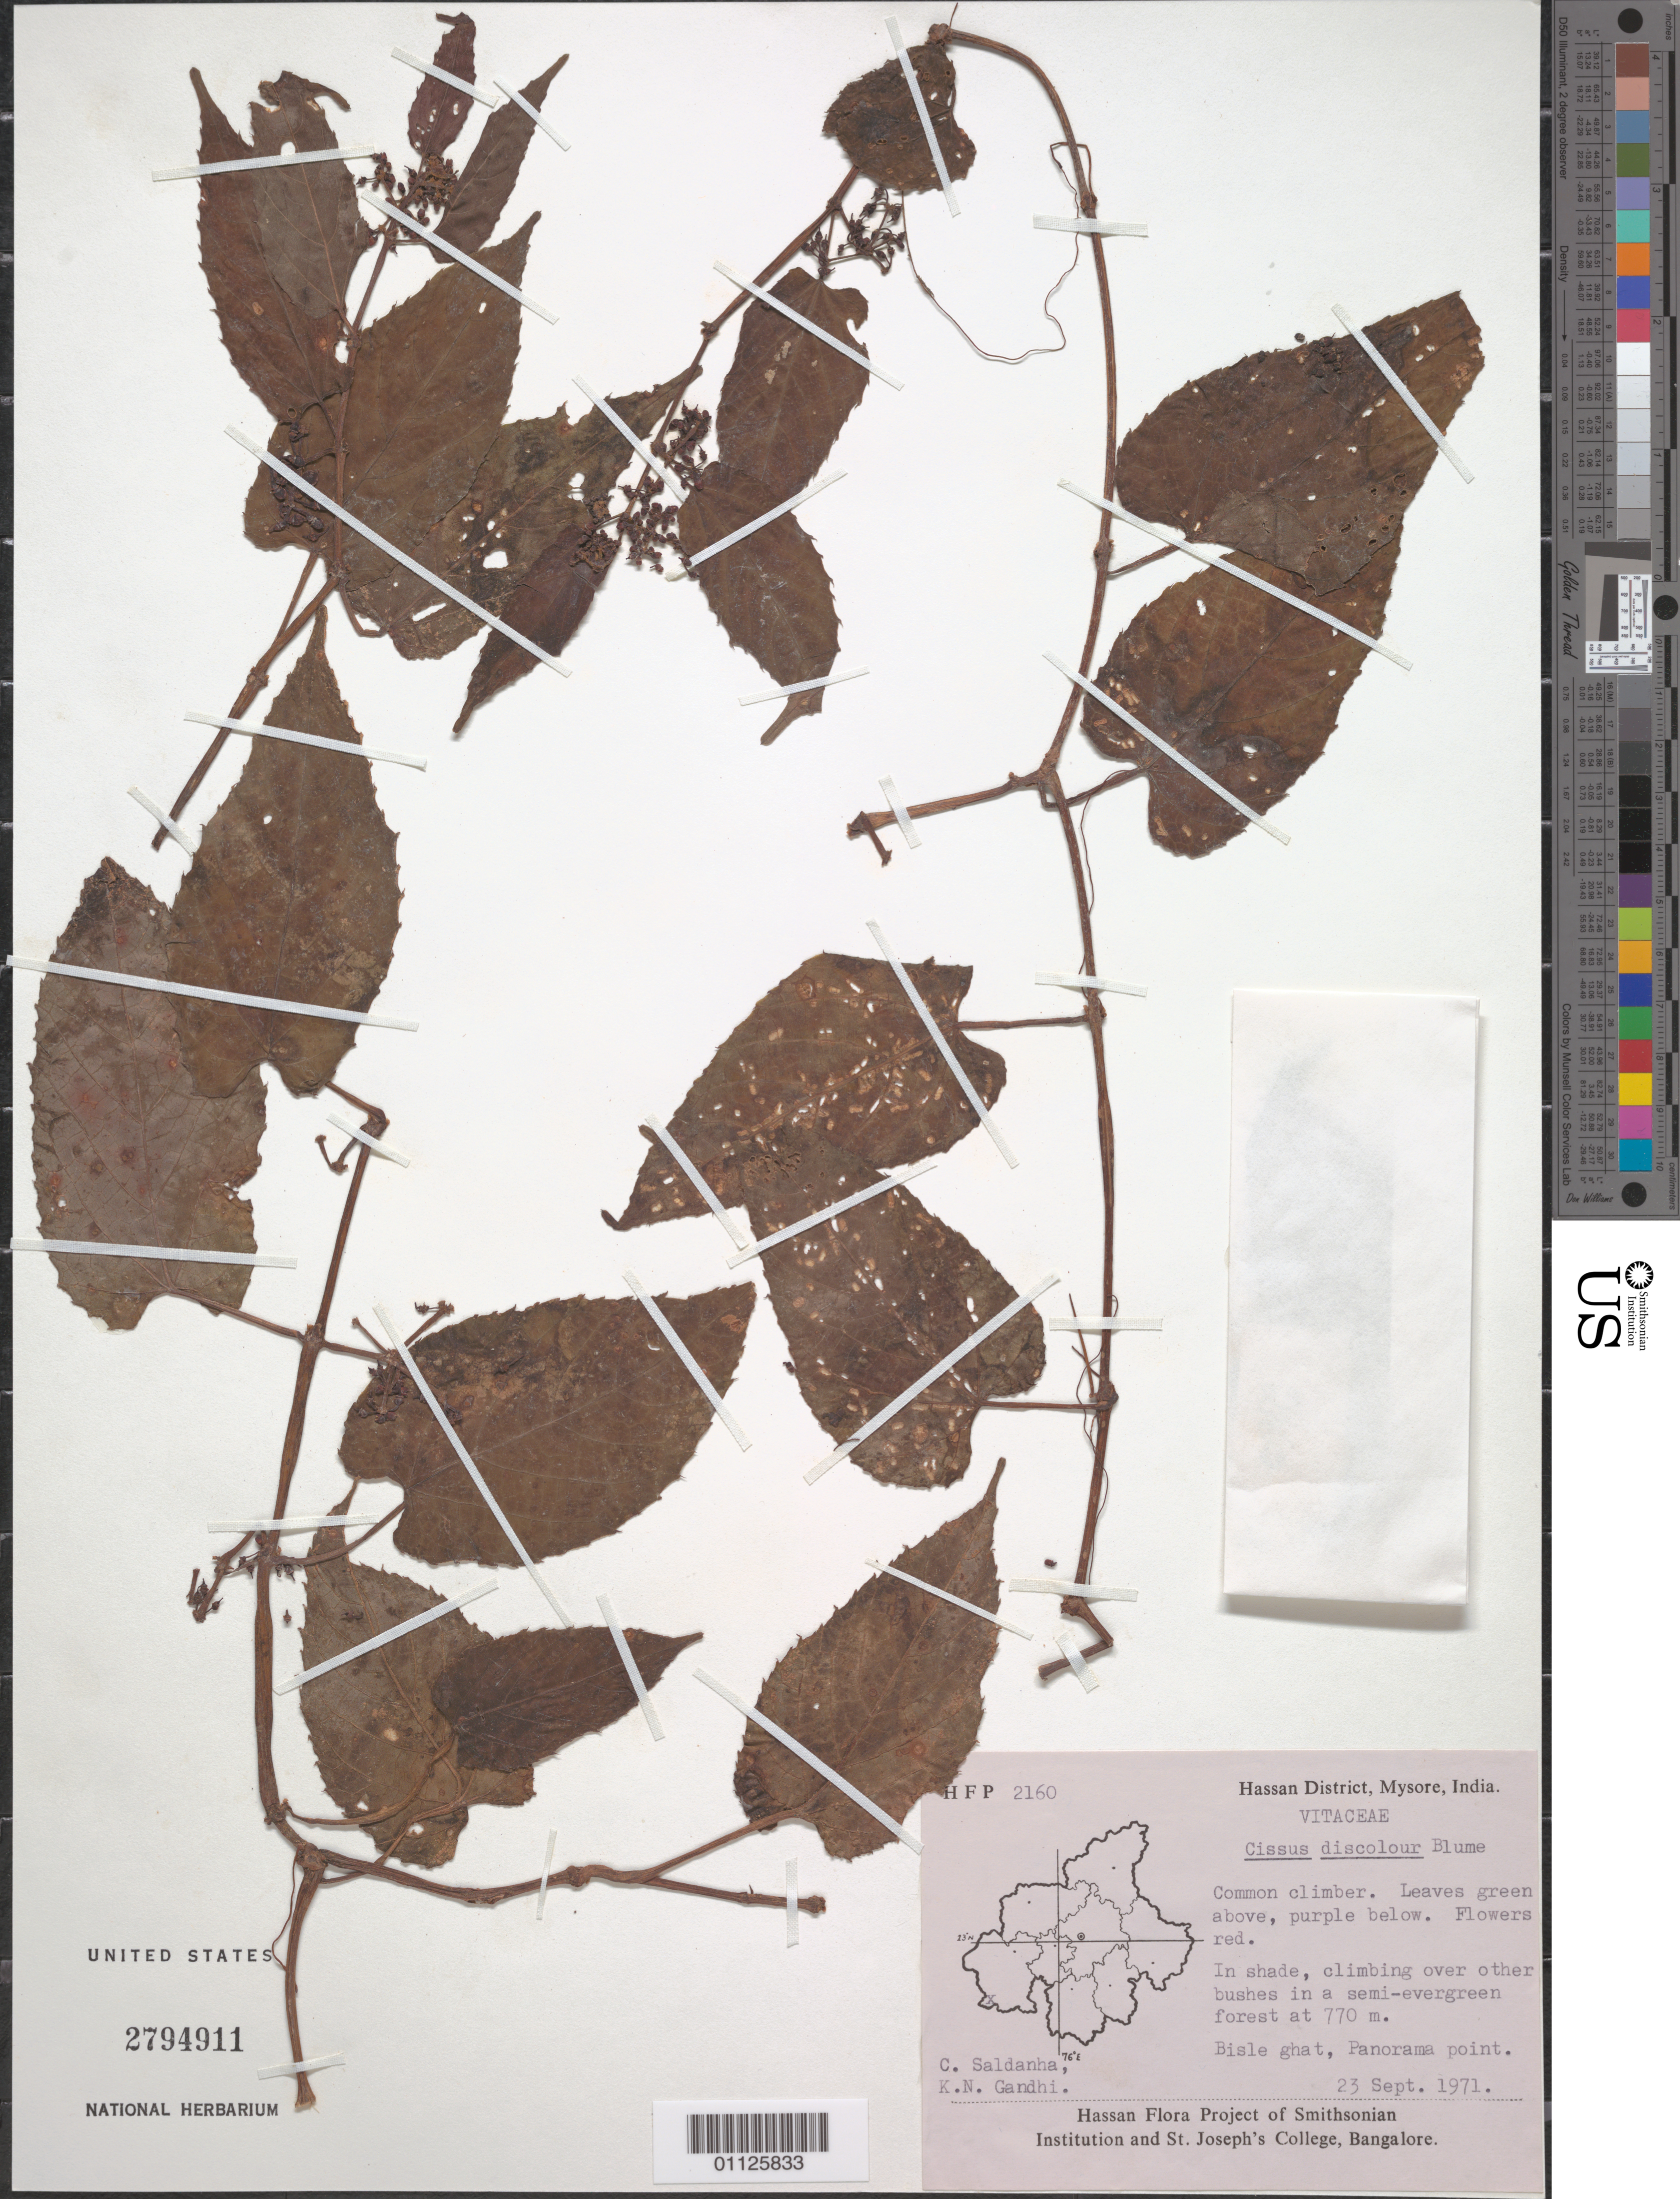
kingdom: Plantae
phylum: Tracheophyta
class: Magnoliopsida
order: Vitales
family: Vitaceae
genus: Cissus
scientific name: Cissus discolor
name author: Blume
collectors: C. J. Saldanha & K. N. Gandhi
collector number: HEP 2160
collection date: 1971-09-23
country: India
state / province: Karnataka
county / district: Mysore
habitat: Common climbers. In shade, climbing over other bushes in a semi-evergreen forest.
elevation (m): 770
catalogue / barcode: US 2794911